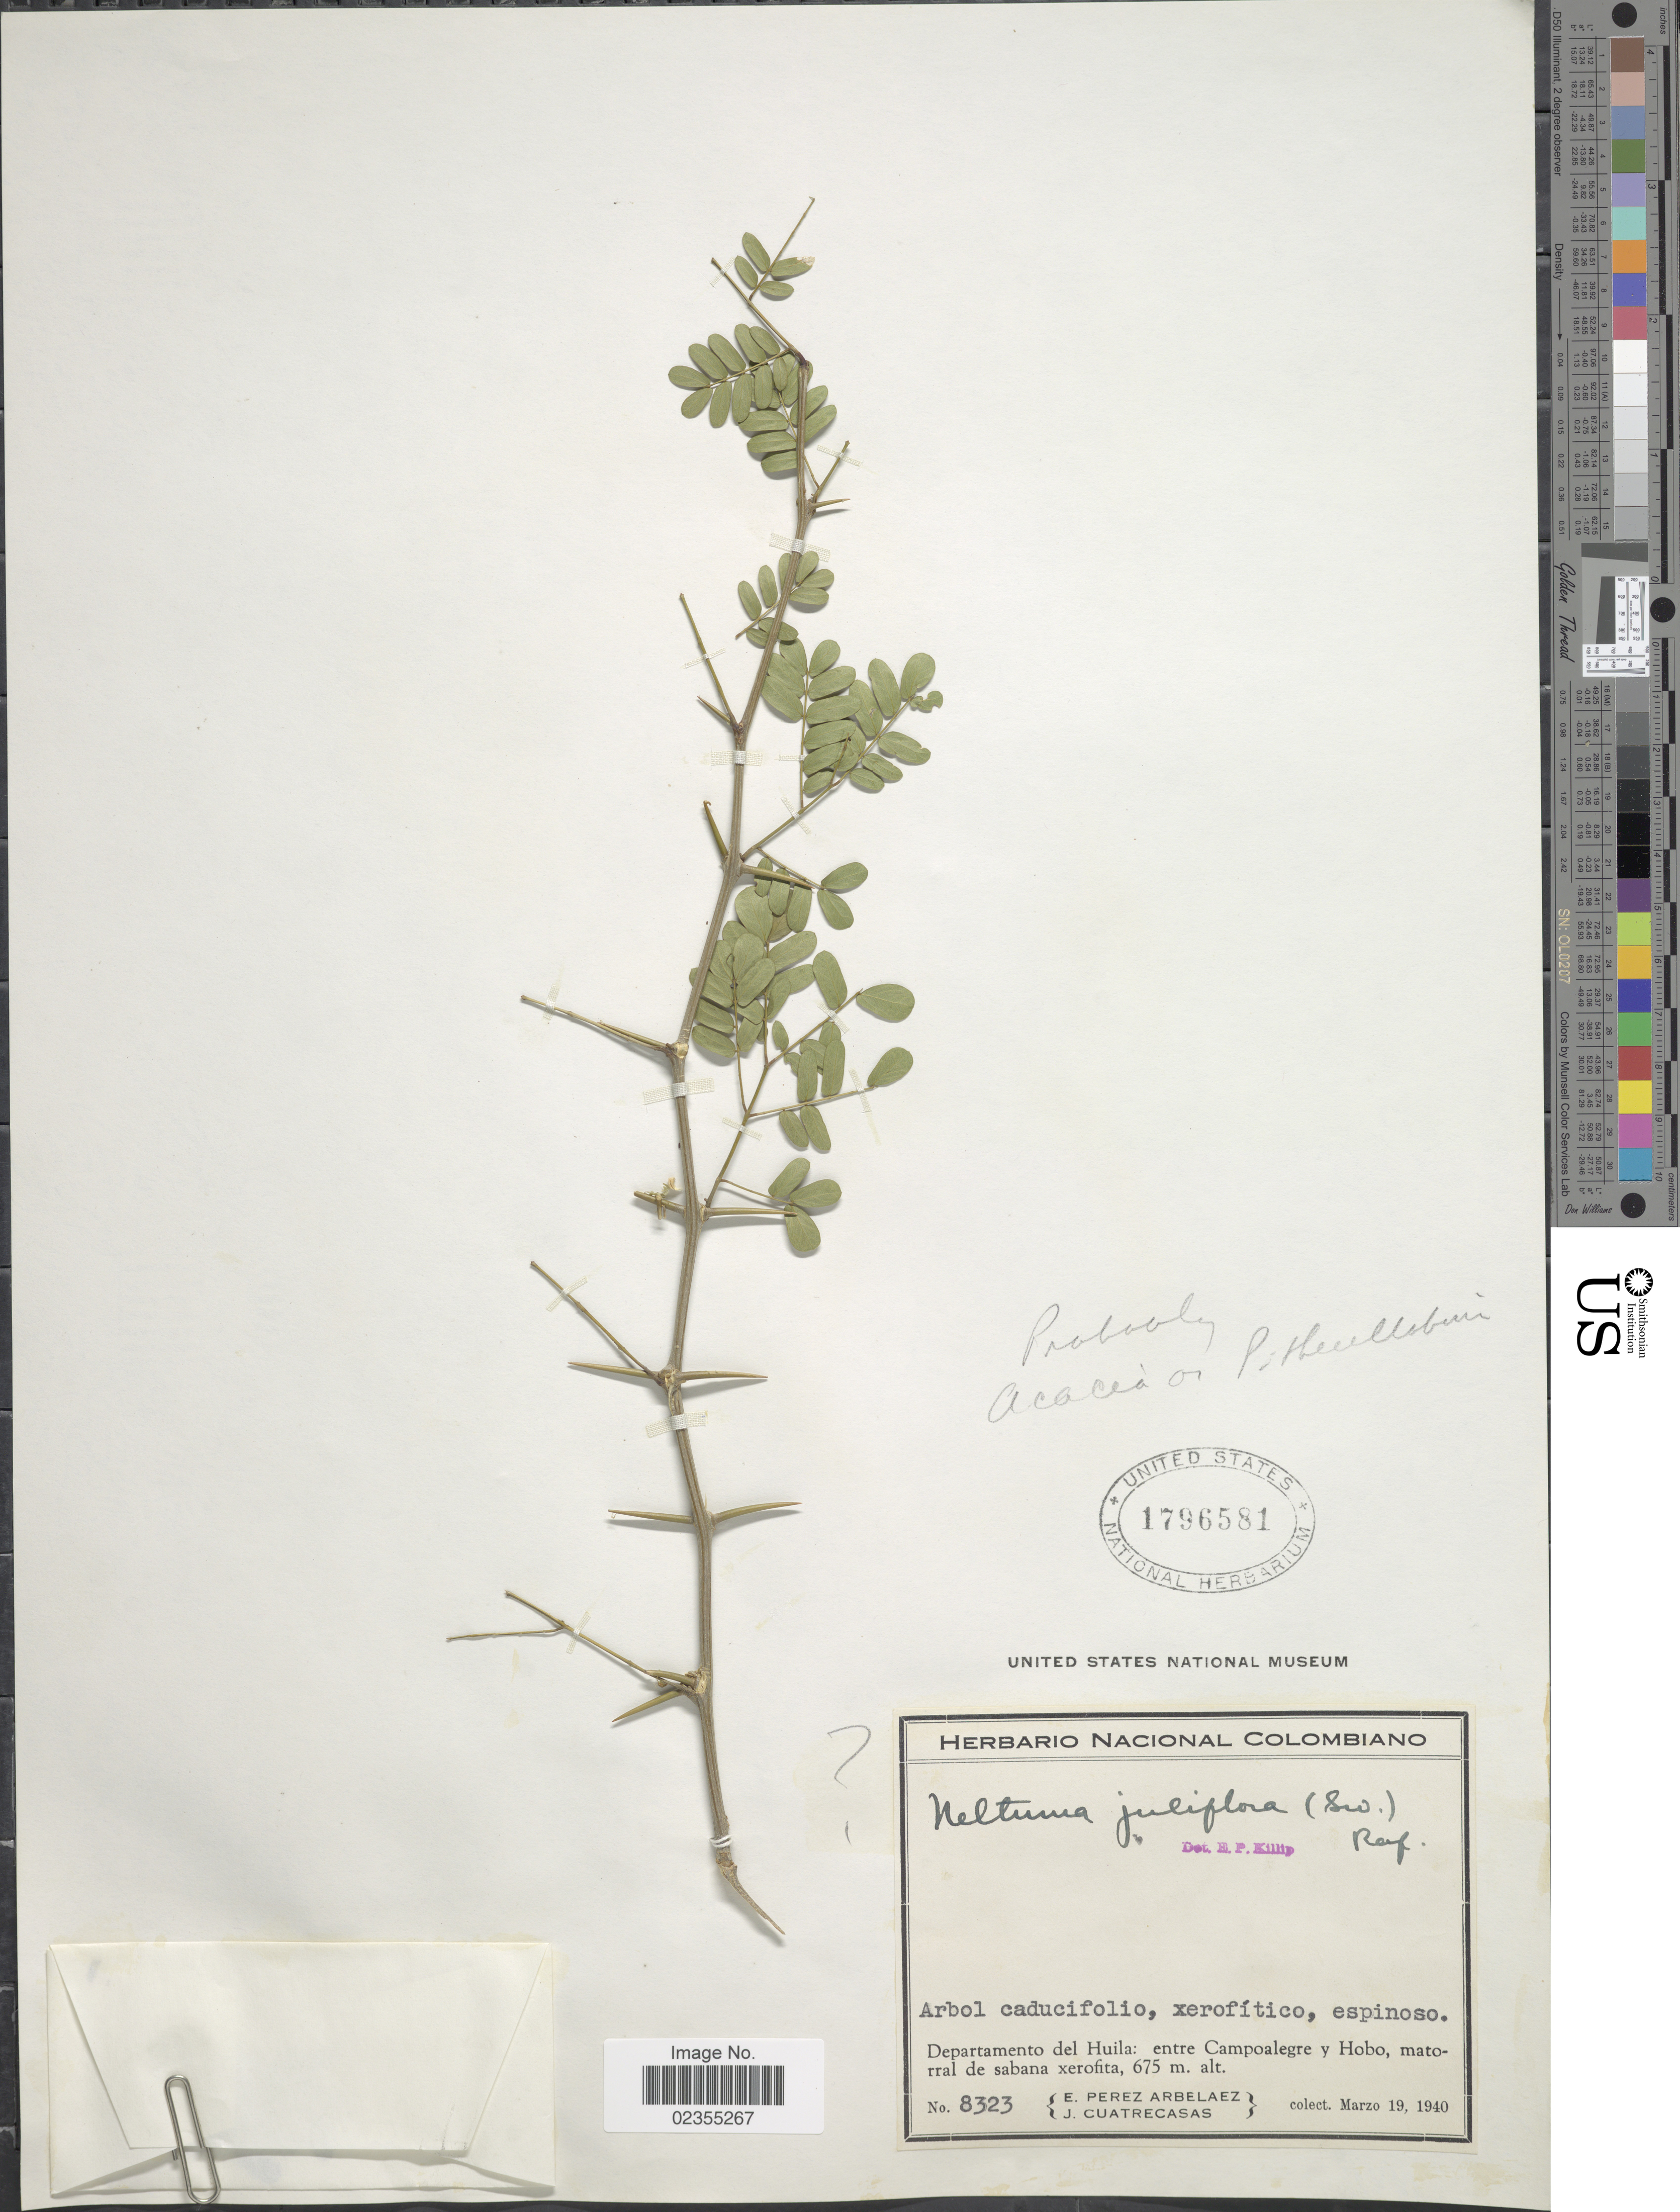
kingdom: Plantae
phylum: Tracheophyta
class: Magnoliopsida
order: Fabales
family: Fabaceae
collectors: E. Pérez Arbeláez & J. Cuatrecasas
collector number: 8323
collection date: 1940-03-19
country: Colombia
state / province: Huila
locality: Departamento del Huila: entre Campoalegre y Hobo, matorral de sabana xerofita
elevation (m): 675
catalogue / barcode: US 1796581